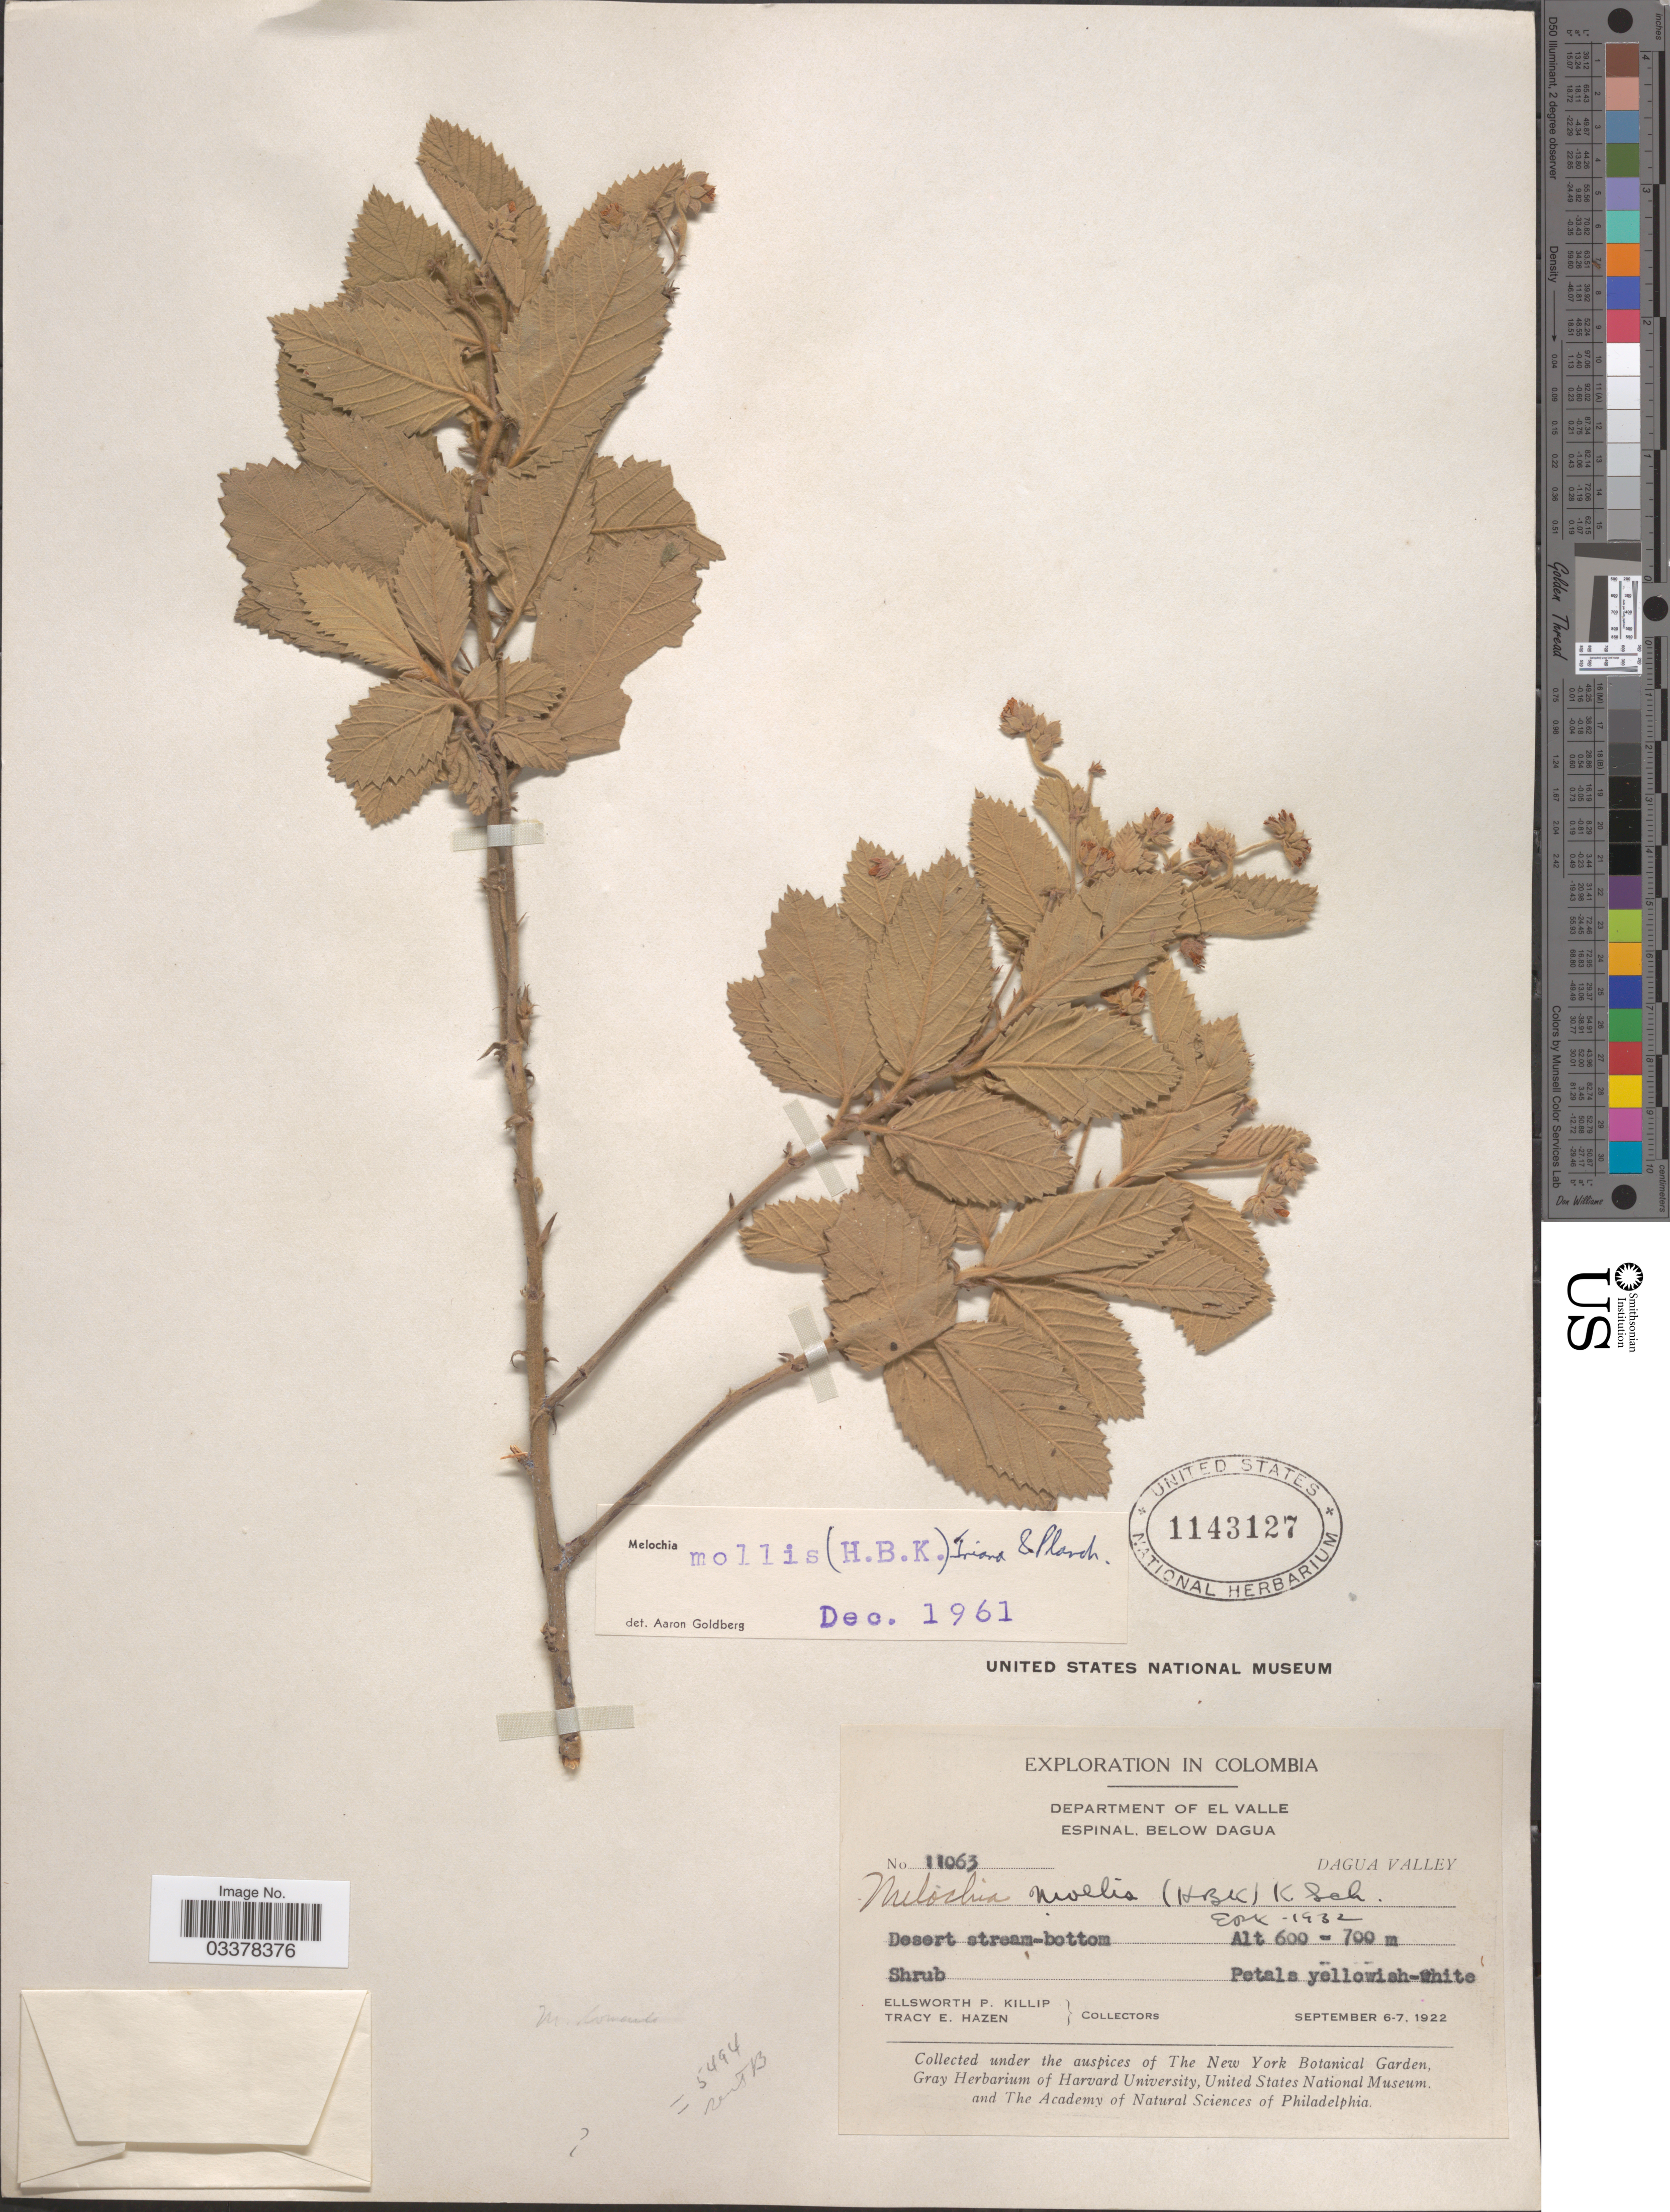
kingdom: Plantae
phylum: Tracheophyta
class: Magnoliopsida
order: Malvales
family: Malvaceae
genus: Melochia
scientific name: Melochia mollis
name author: (Kunth) Triana & Planch.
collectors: E. P. Killip & T. E. Hazen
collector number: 11063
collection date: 1922-09-06/1922-09-07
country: Colombia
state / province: Valle del Cauca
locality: Department of El Valle. Espinal, below Dagua. Dagua Valley.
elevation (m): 600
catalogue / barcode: US 1143127